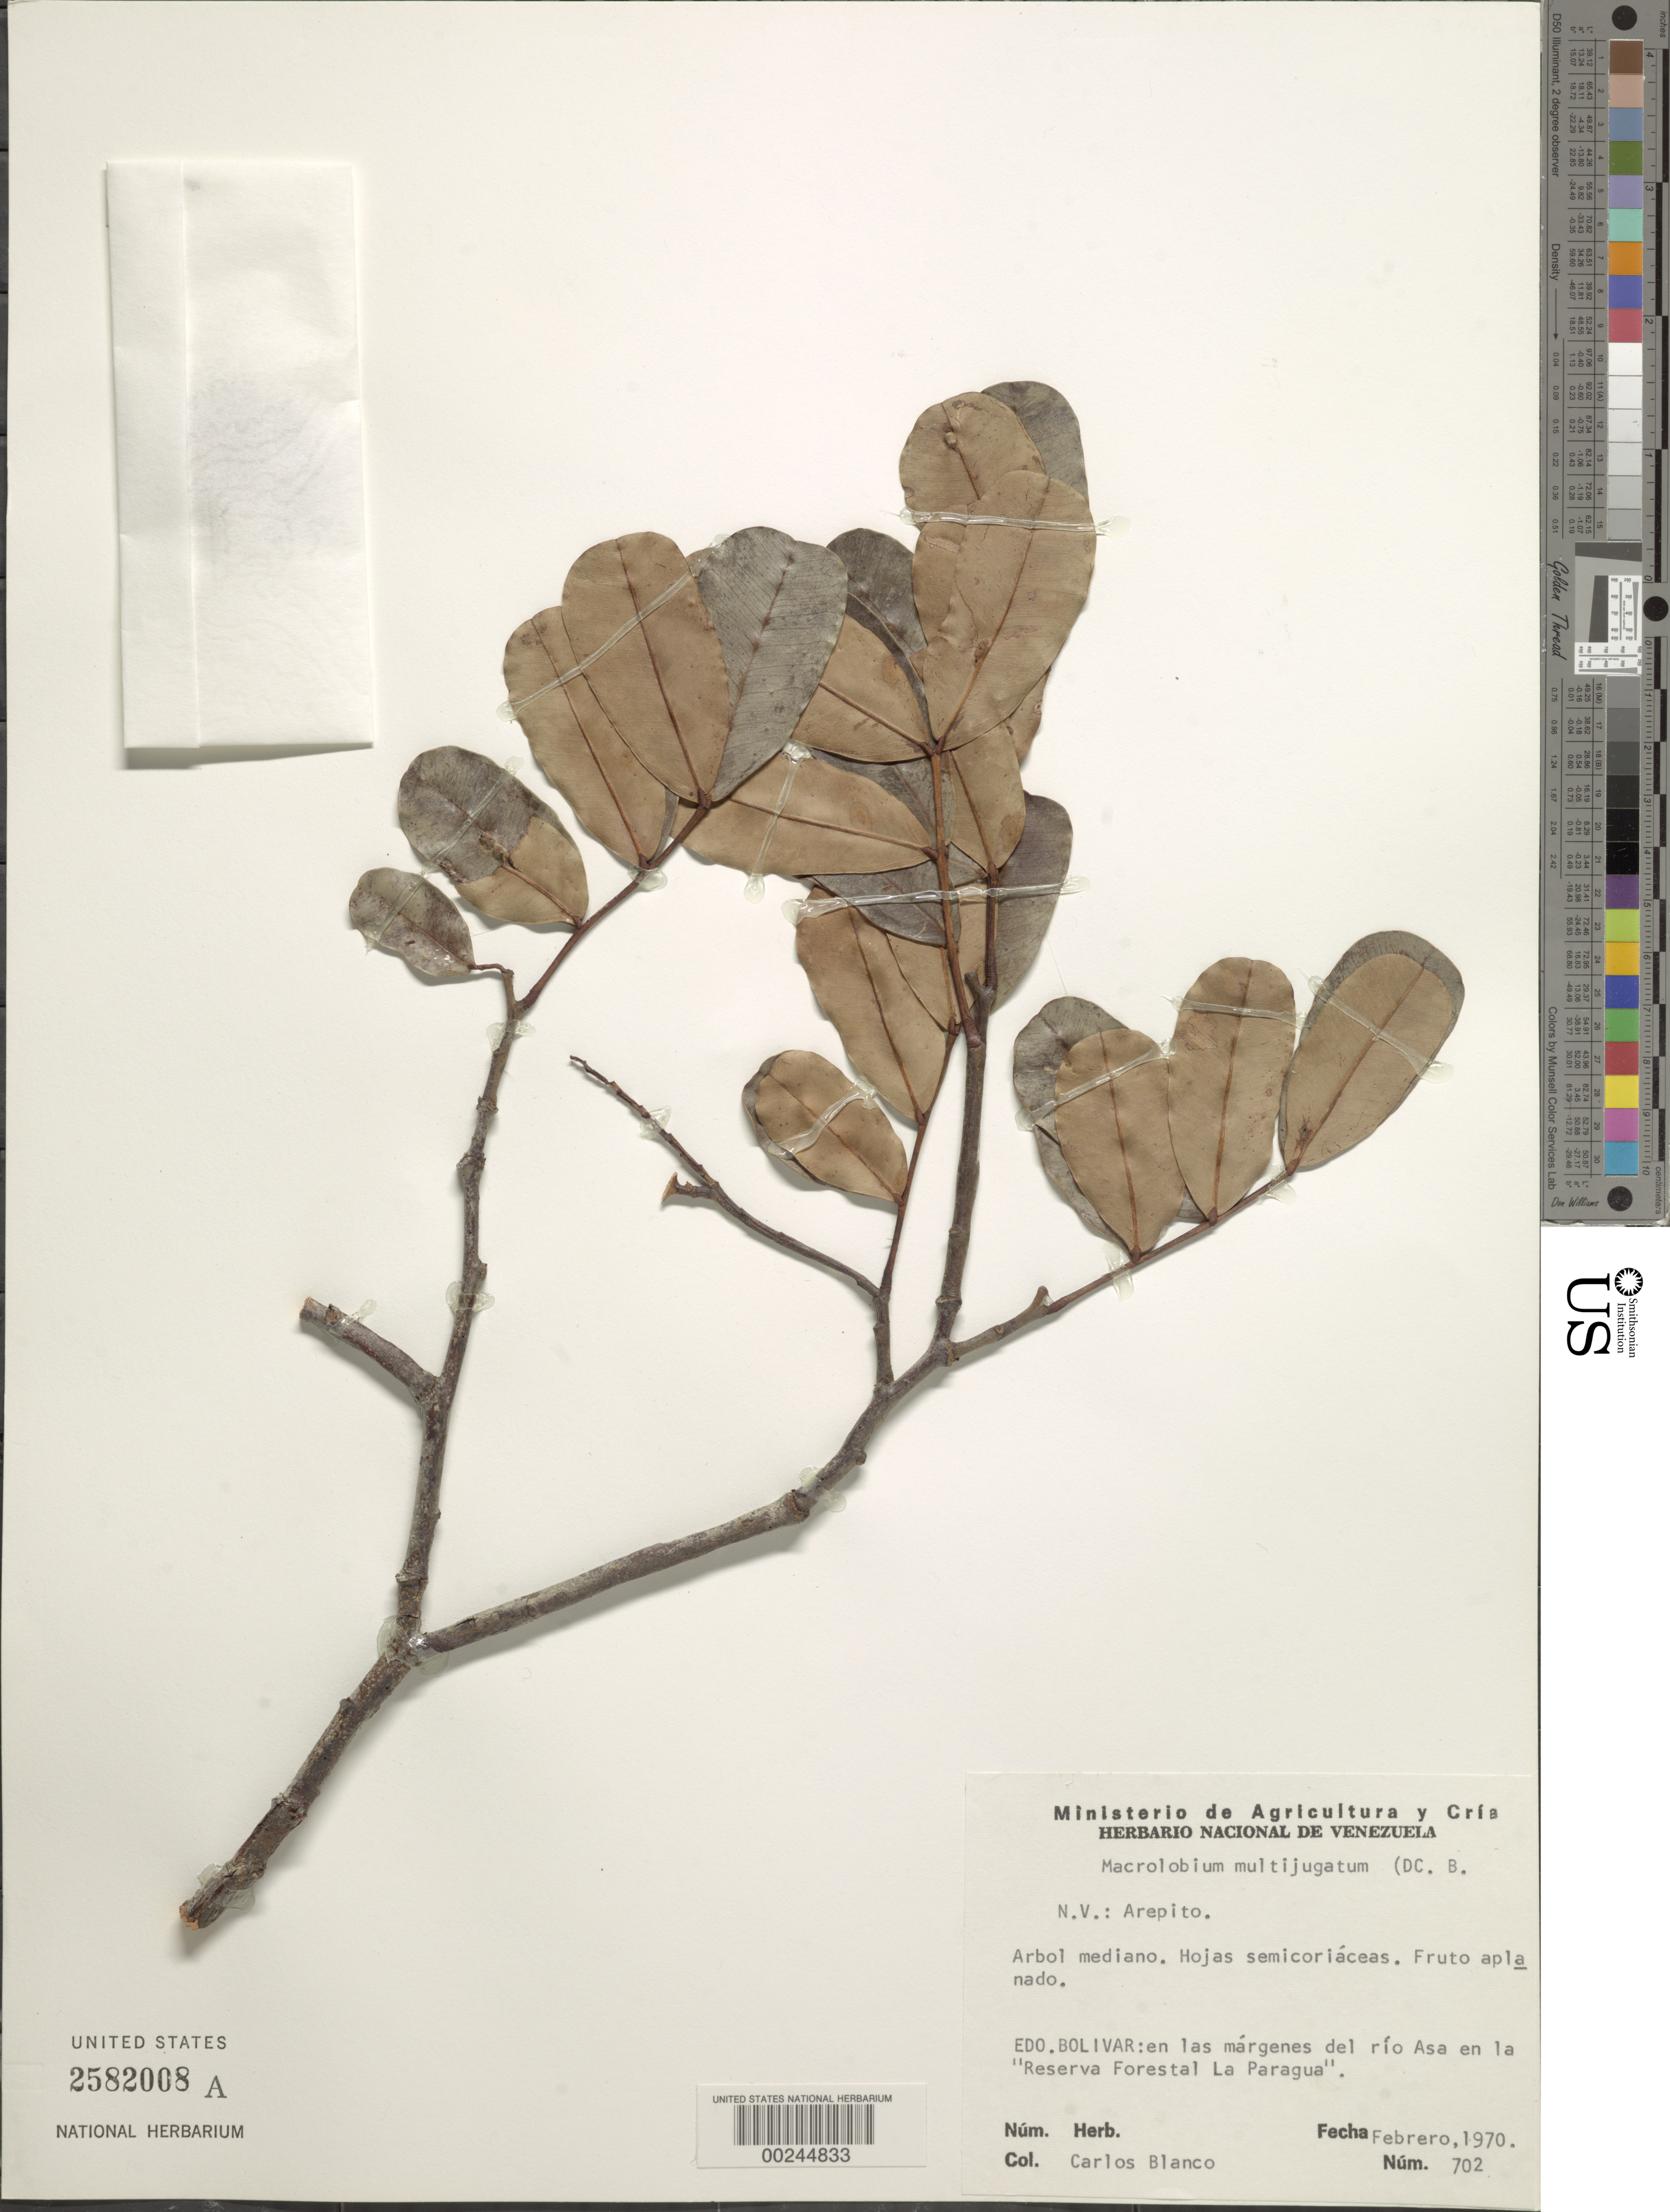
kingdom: Plantae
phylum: Tracheophyta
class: Magnoliopsida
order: Fabales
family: Fabaceae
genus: Macrolobium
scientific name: Macrolobium multijugum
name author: (DC.) Benth.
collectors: C. A. Blanco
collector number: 702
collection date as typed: Feb 1970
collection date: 1970-02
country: Venezuela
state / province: Bolivar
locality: The edge of rio asa in the "reserva forestal la paragua"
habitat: River edge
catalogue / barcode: US 2582008A